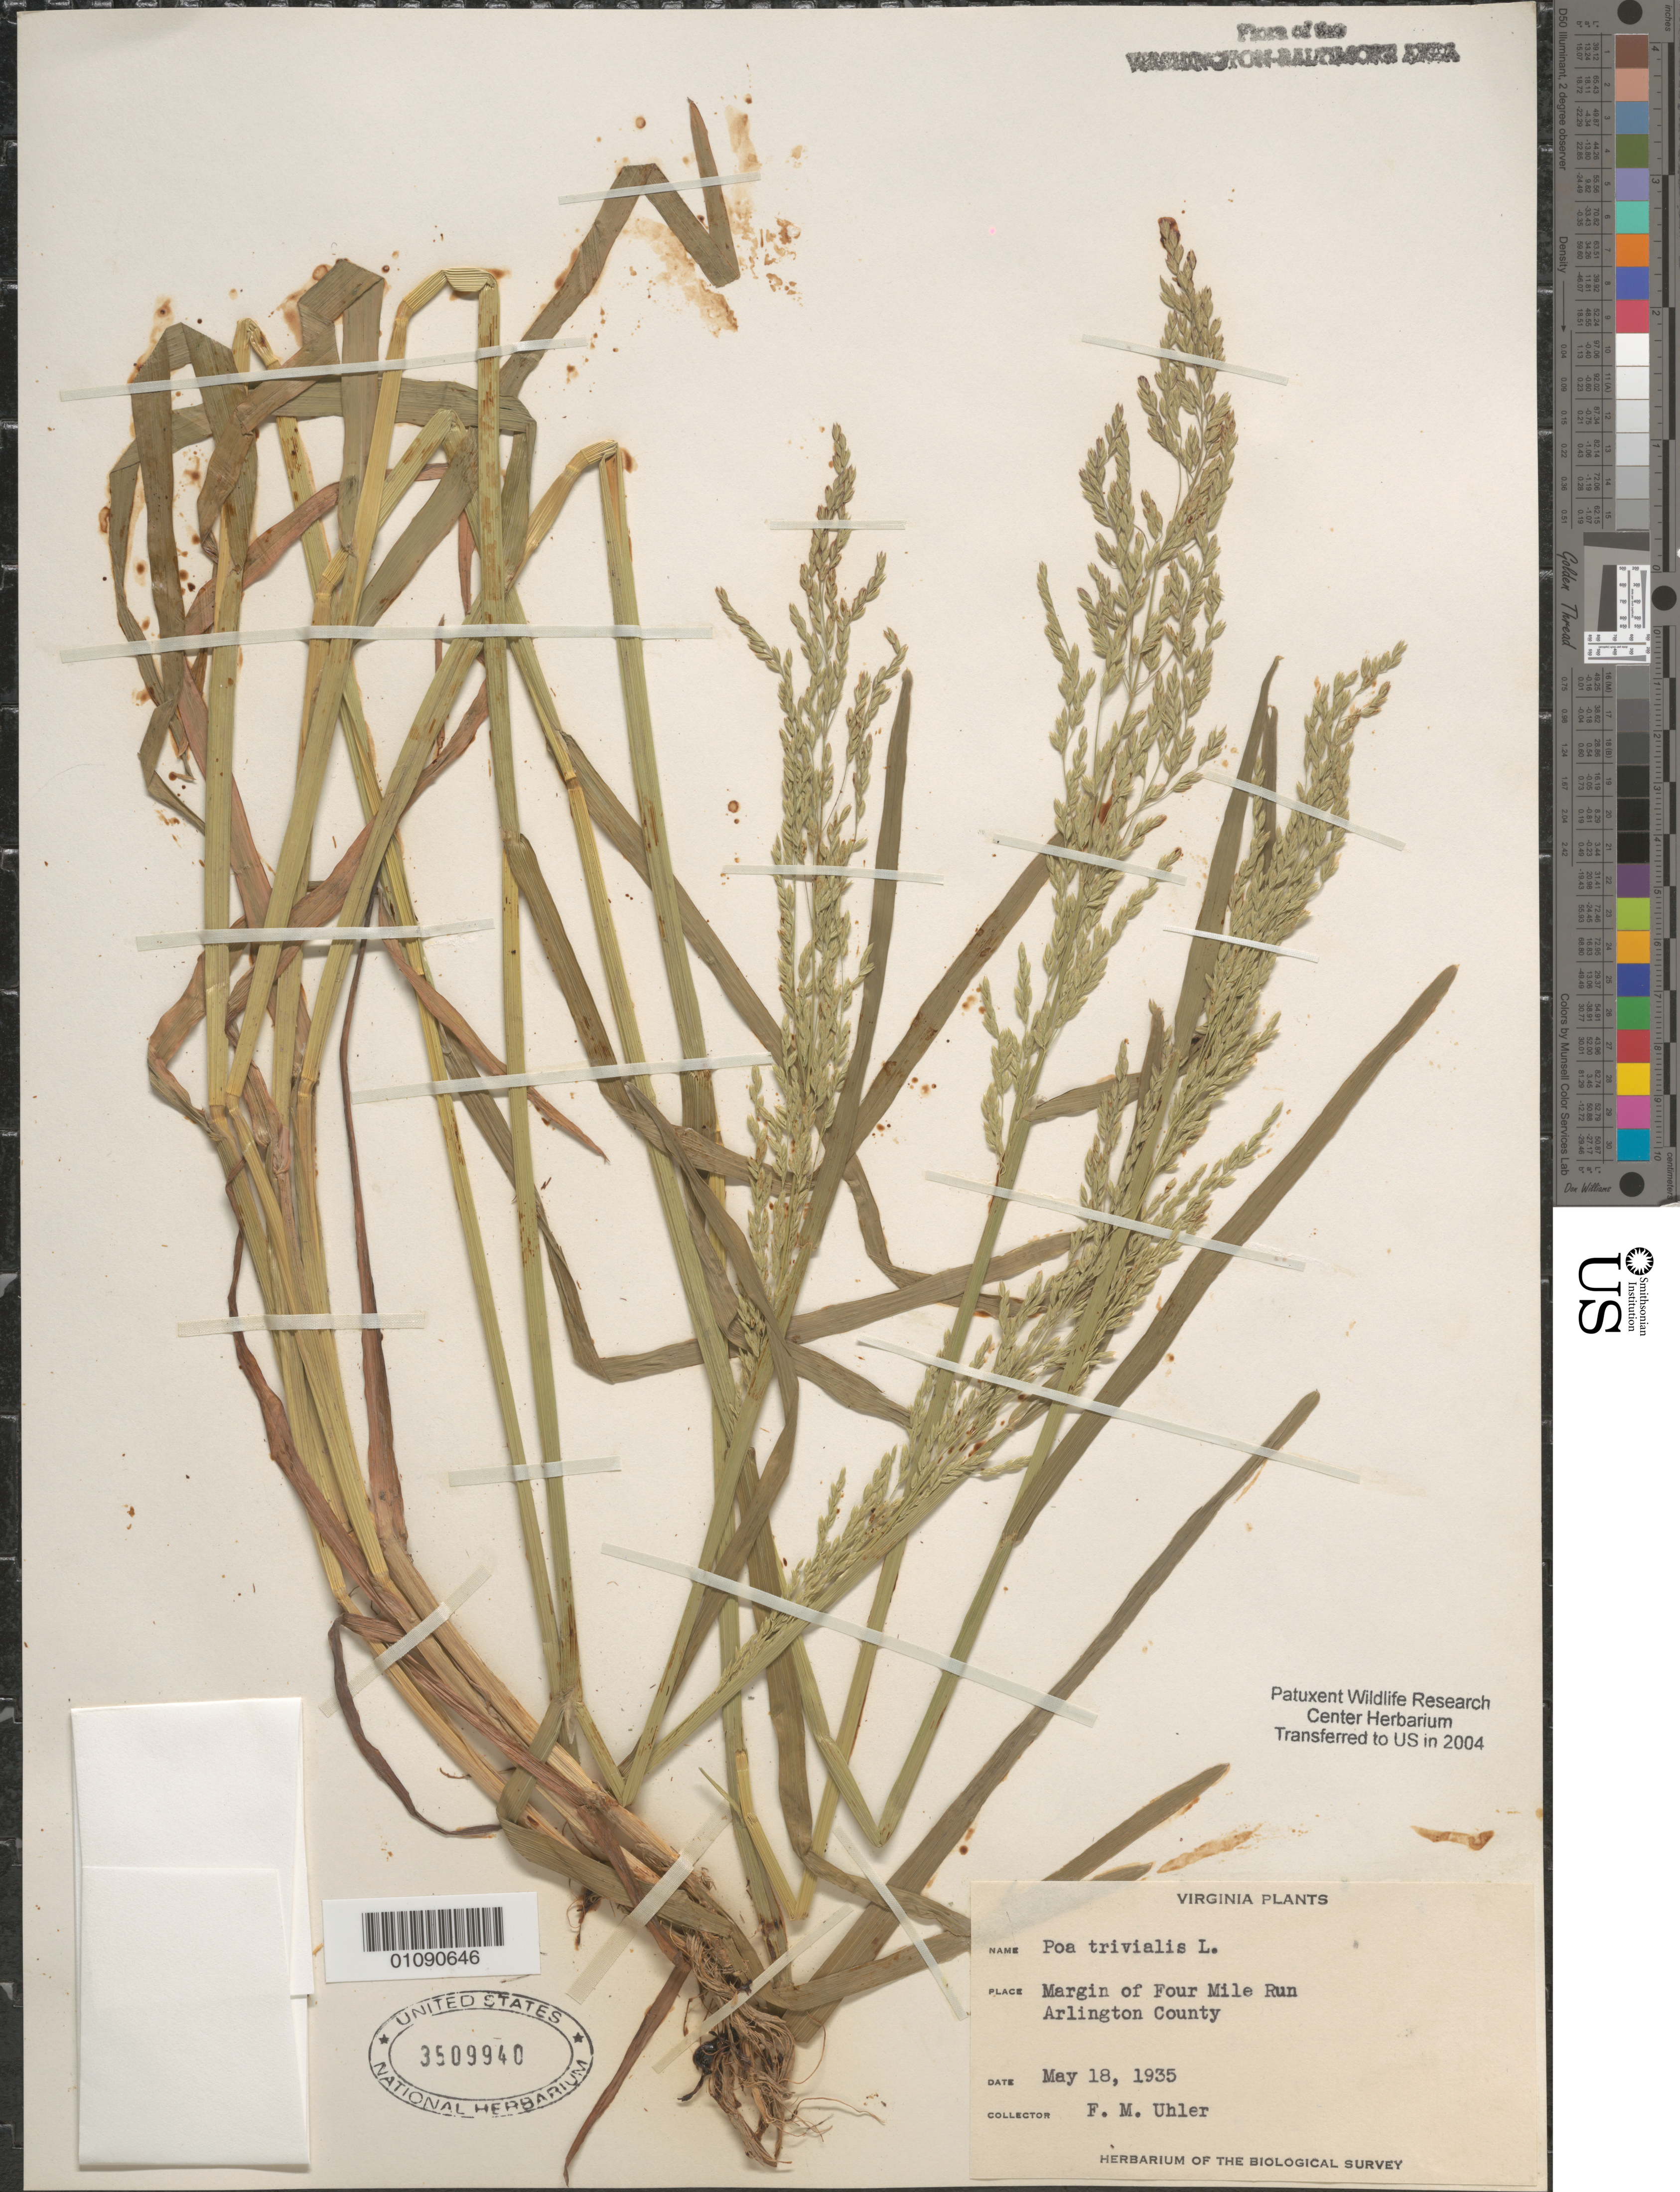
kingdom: Plantae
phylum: Tracheophyta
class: Liliopsida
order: Poales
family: Poaceae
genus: Poa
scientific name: Poa trivialis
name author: L.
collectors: F. M. Uhler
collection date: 1935-05-18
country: United States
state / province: Virginia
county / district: Arlington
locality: Margins of Four Mile Run.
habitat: Margin of run.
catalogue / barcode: US 3509940